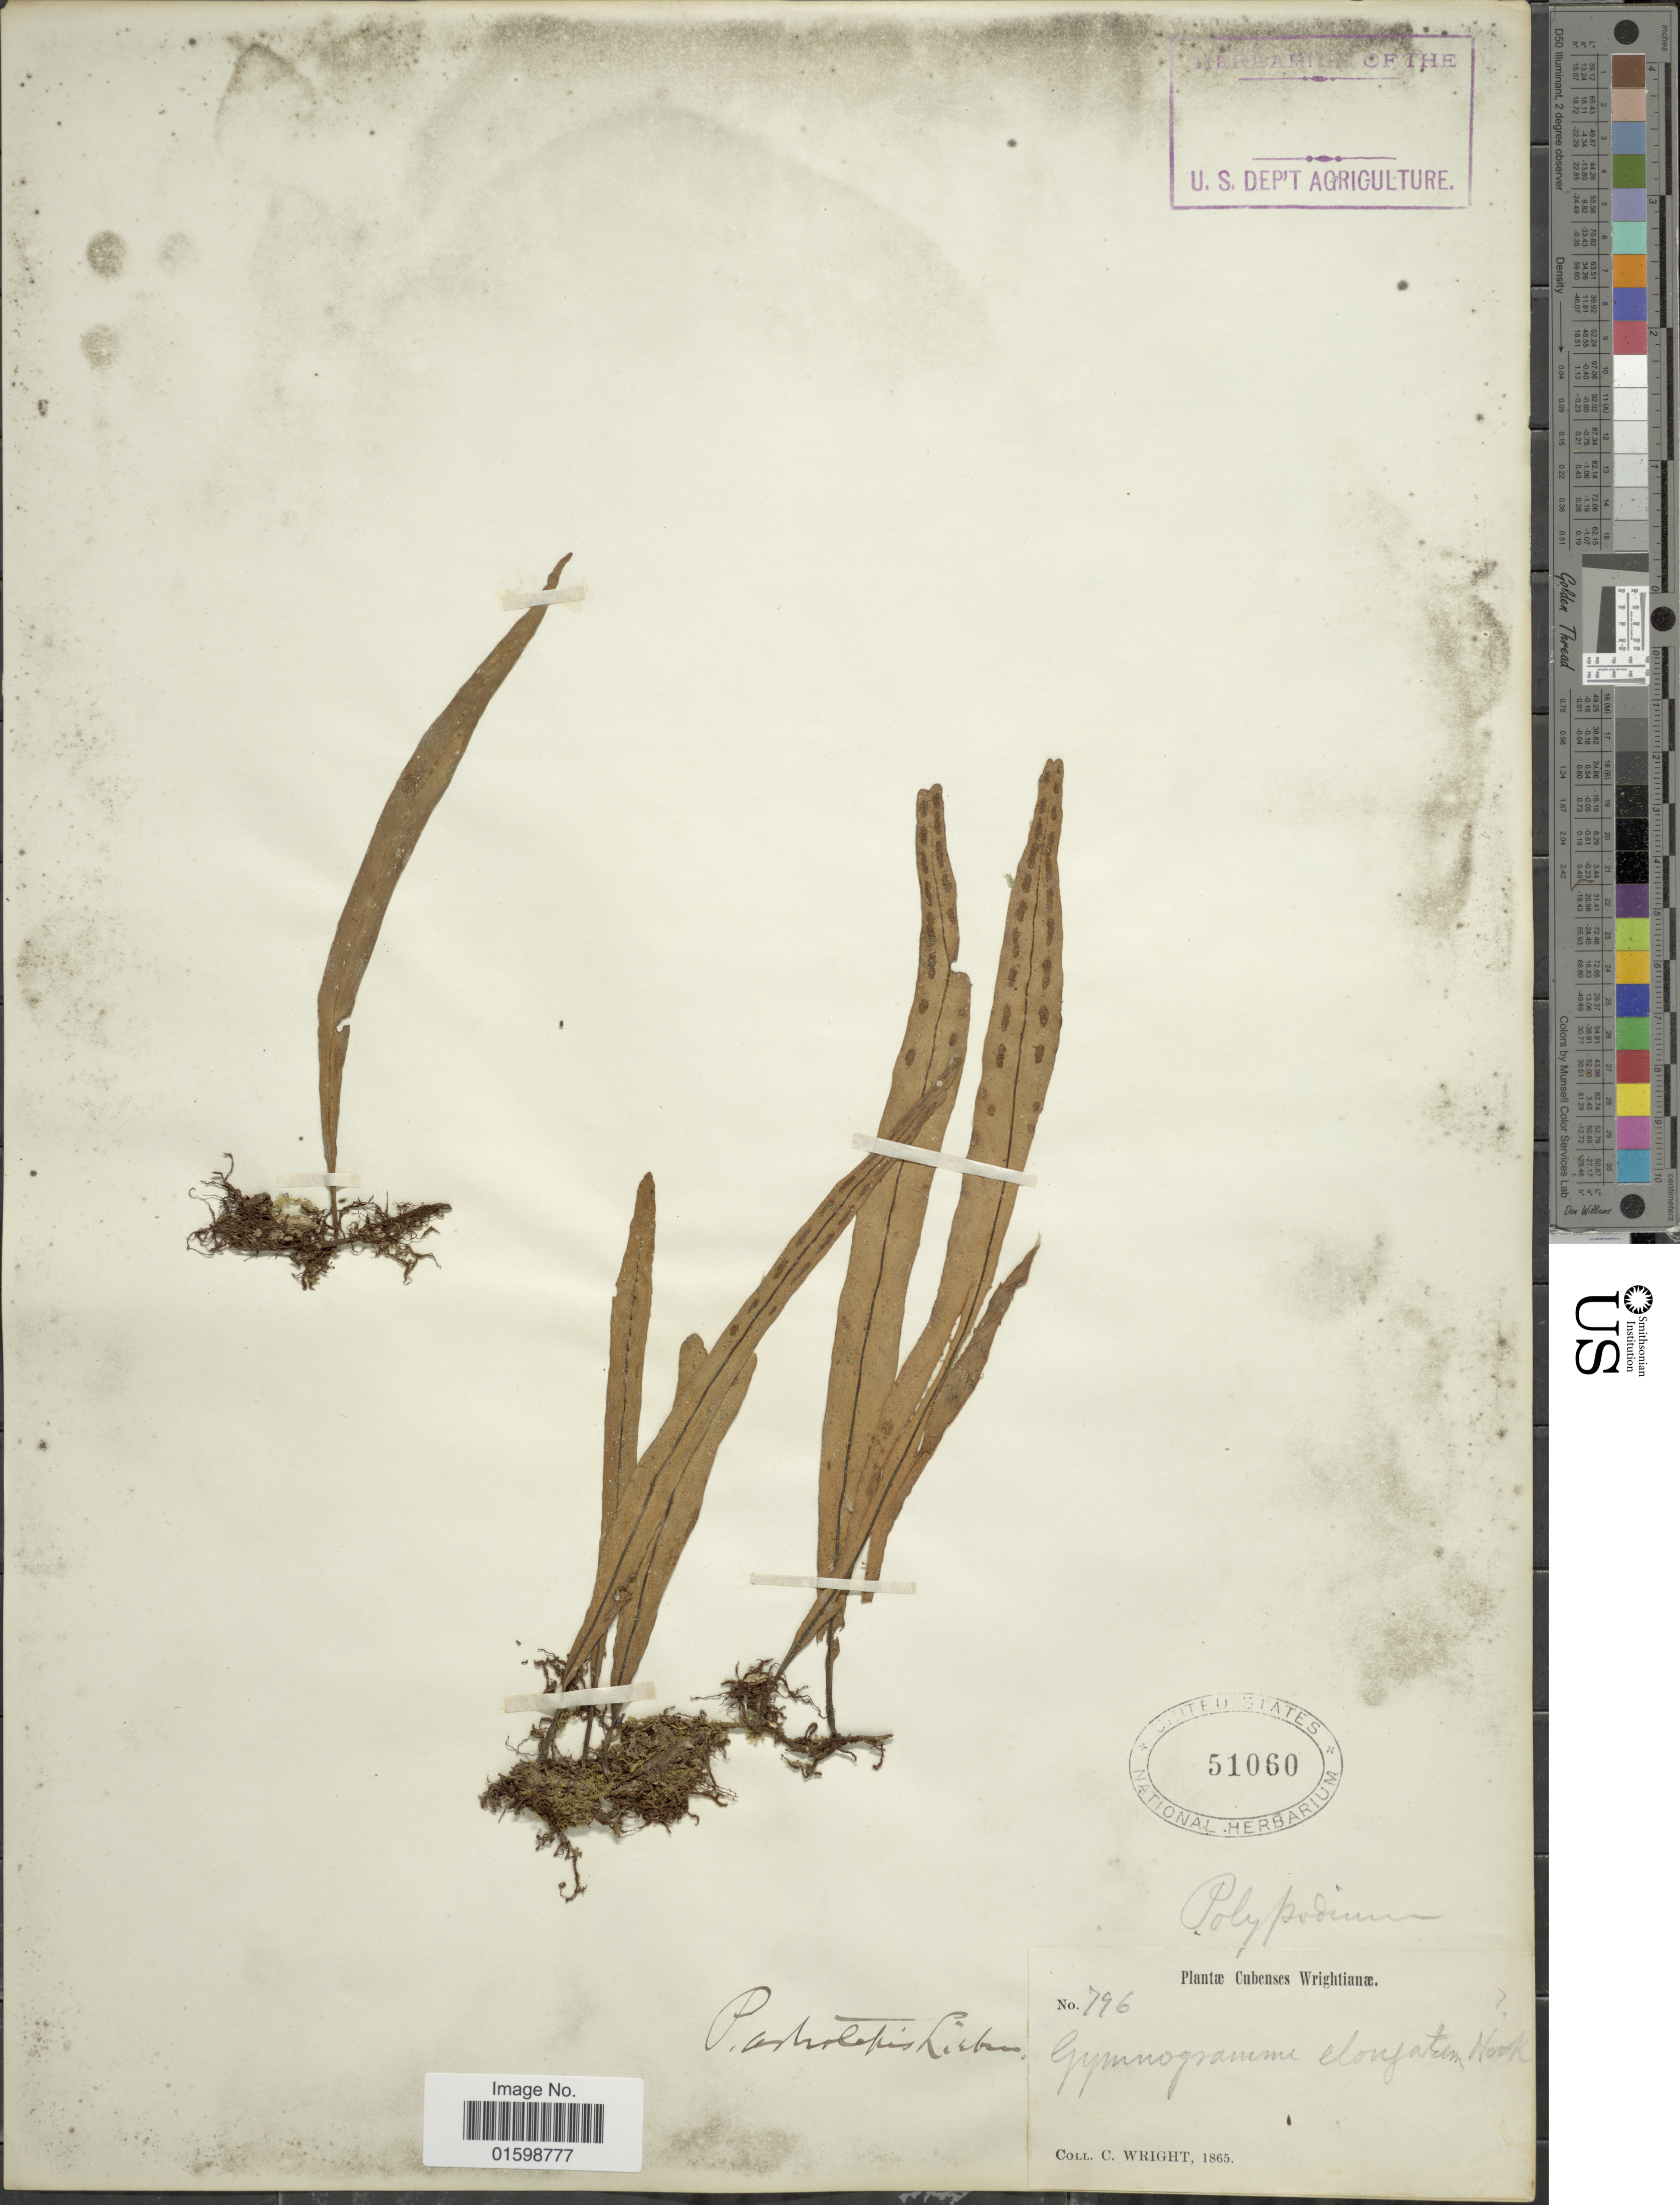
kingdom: Plantae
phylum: Tracheophyta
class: Polypodiopsida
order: Polypodiales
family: Polypodiaceae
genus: Pleopeltis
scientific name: Pleopeltis astrolepis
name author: (Liebm.) E. Fourn.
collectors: C. Wright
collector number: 796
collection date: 1865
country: Cuba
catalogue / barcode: US 51060